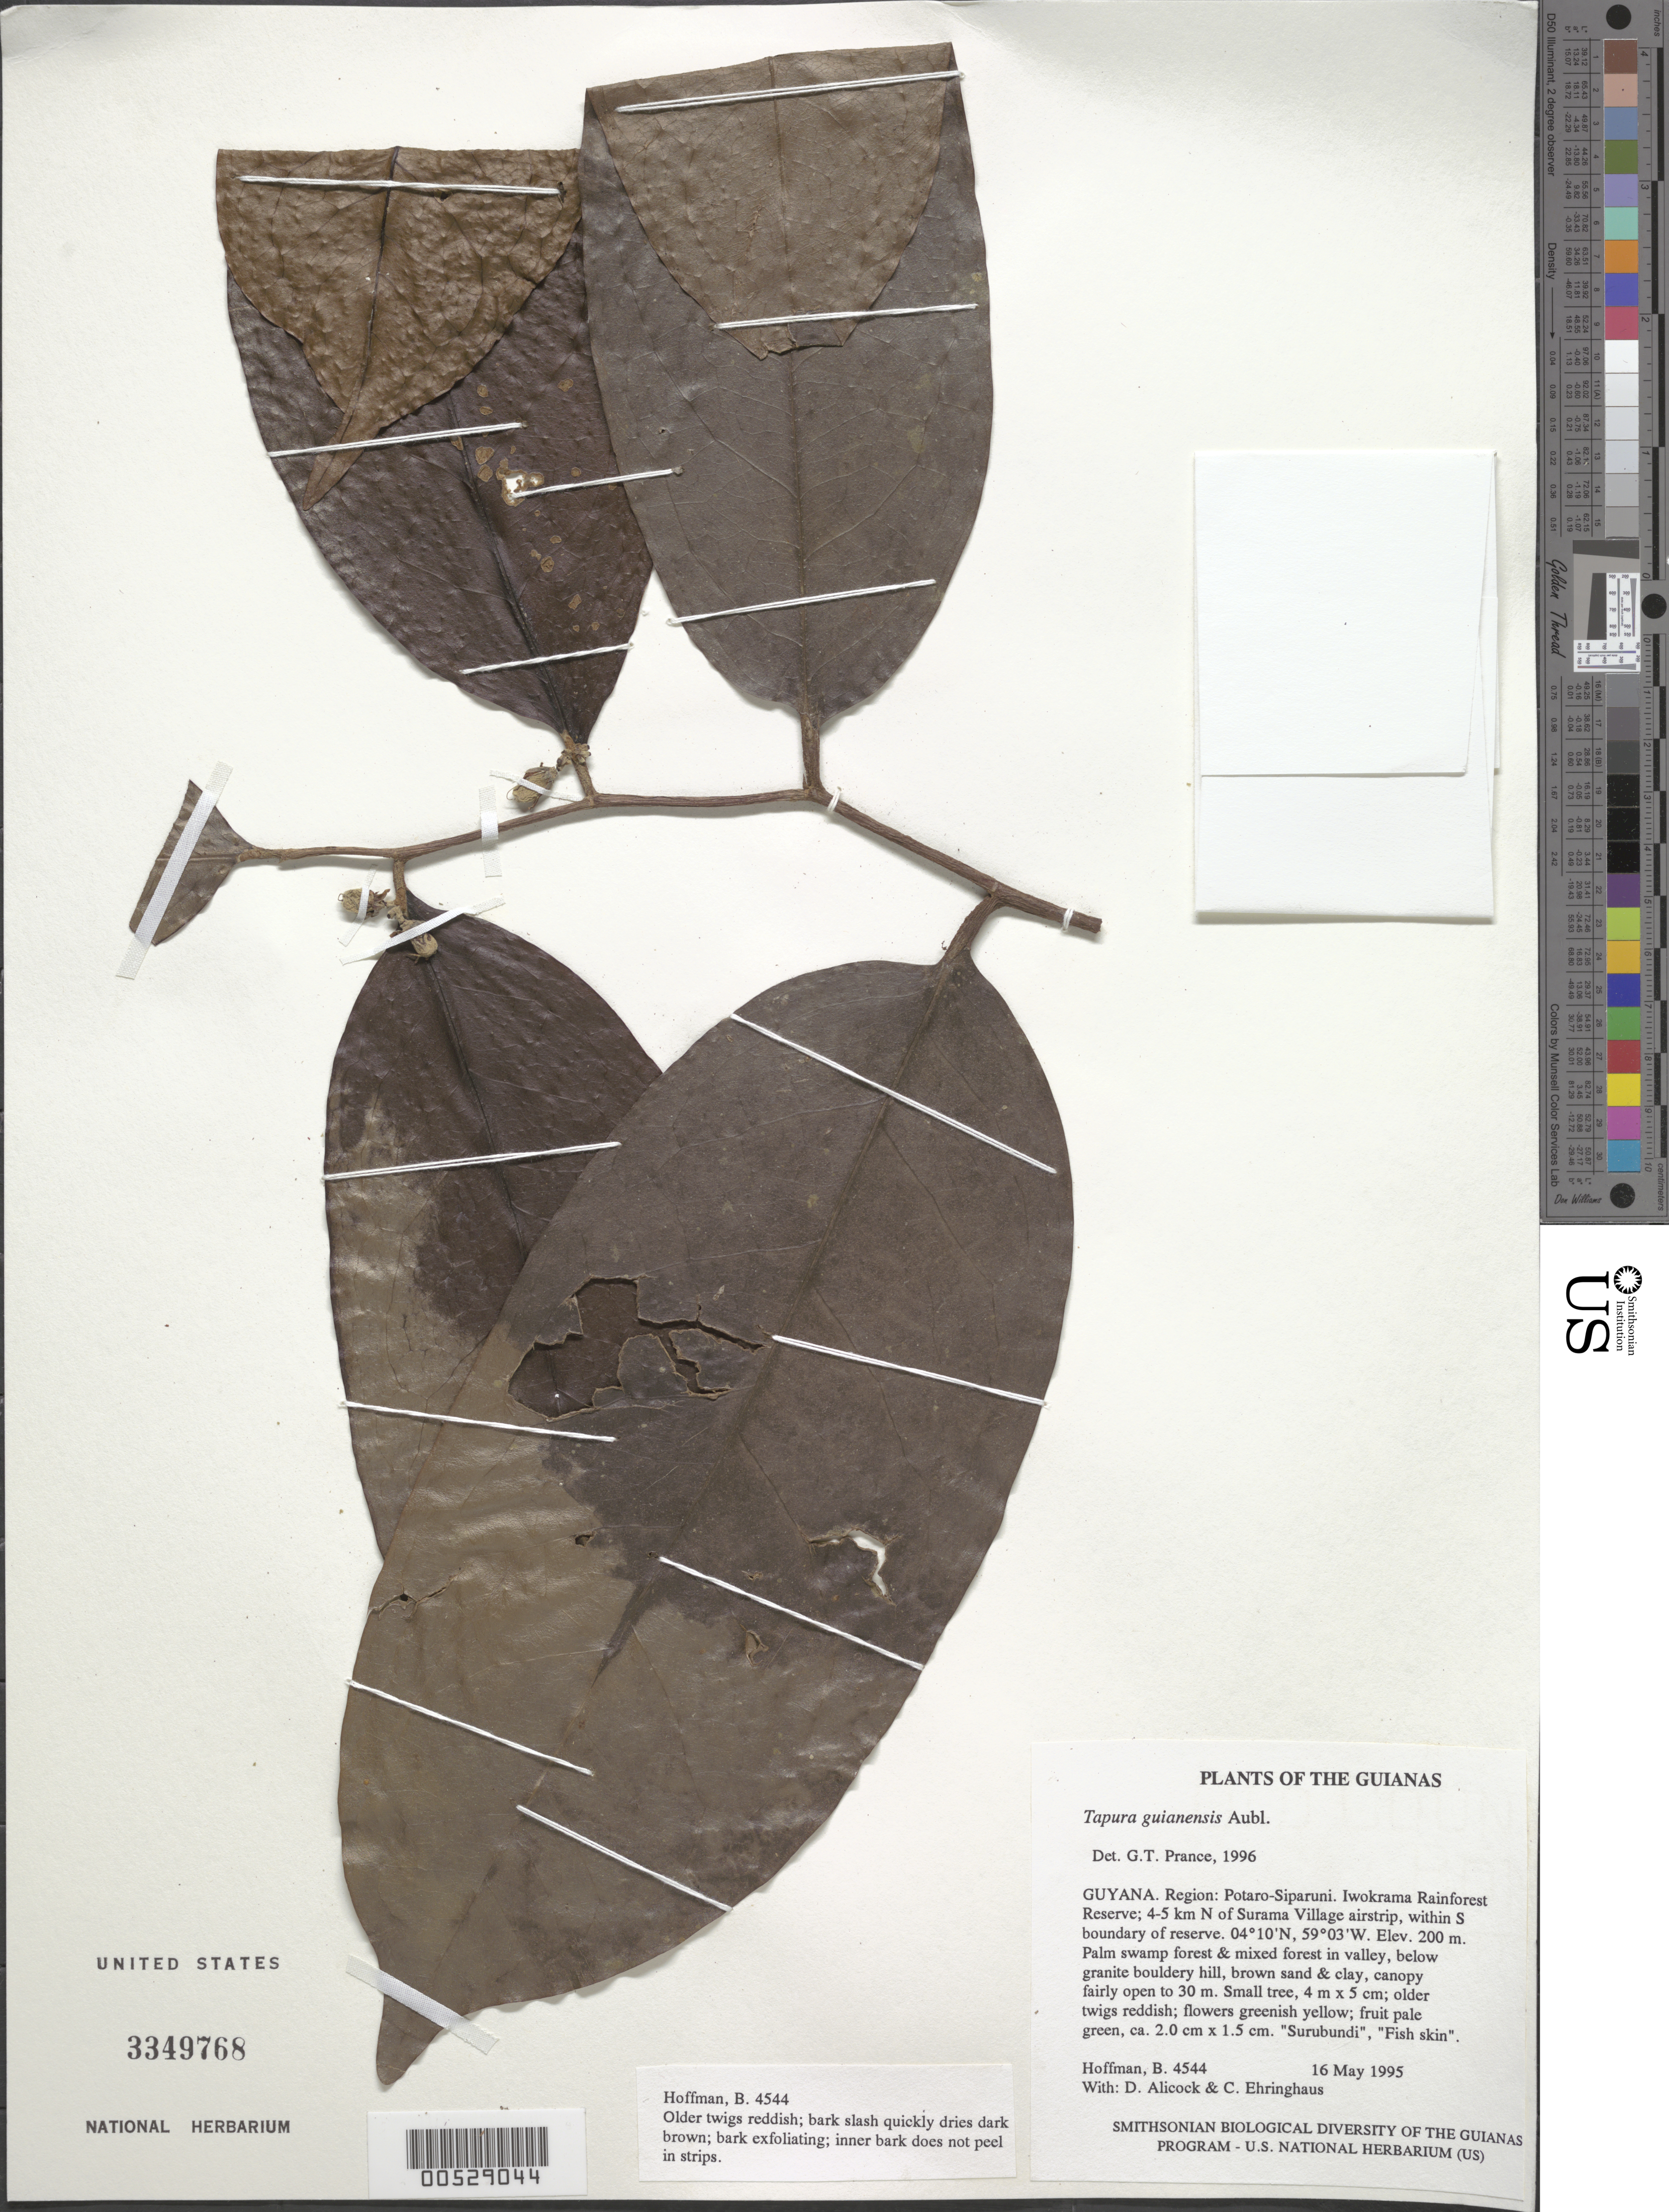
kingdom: Plantae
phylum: Tracheophyta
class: Magnoliopsida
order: Malpighiales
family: Dichapetalaceae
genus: Tapura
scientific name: Tapura guianensis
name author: Aubl.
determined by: Prance, G. T.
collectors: B. Hoffman, D. Allicock & C. Ehringhaus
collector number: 4544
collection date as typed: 16 May 1995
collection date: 1995-05-16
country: Guyana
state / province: Potaro-Siparuni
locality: Iwokrama Rainforest Reserve; 4-5 km N of Surama village airstrip, within S boundary of reserve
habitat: Palm swamp forest & mixed forest in valley, below granite bouldery hill, brown sand & clay, canopy fairly open to 30 m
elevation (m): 200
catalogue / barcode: US 3349768